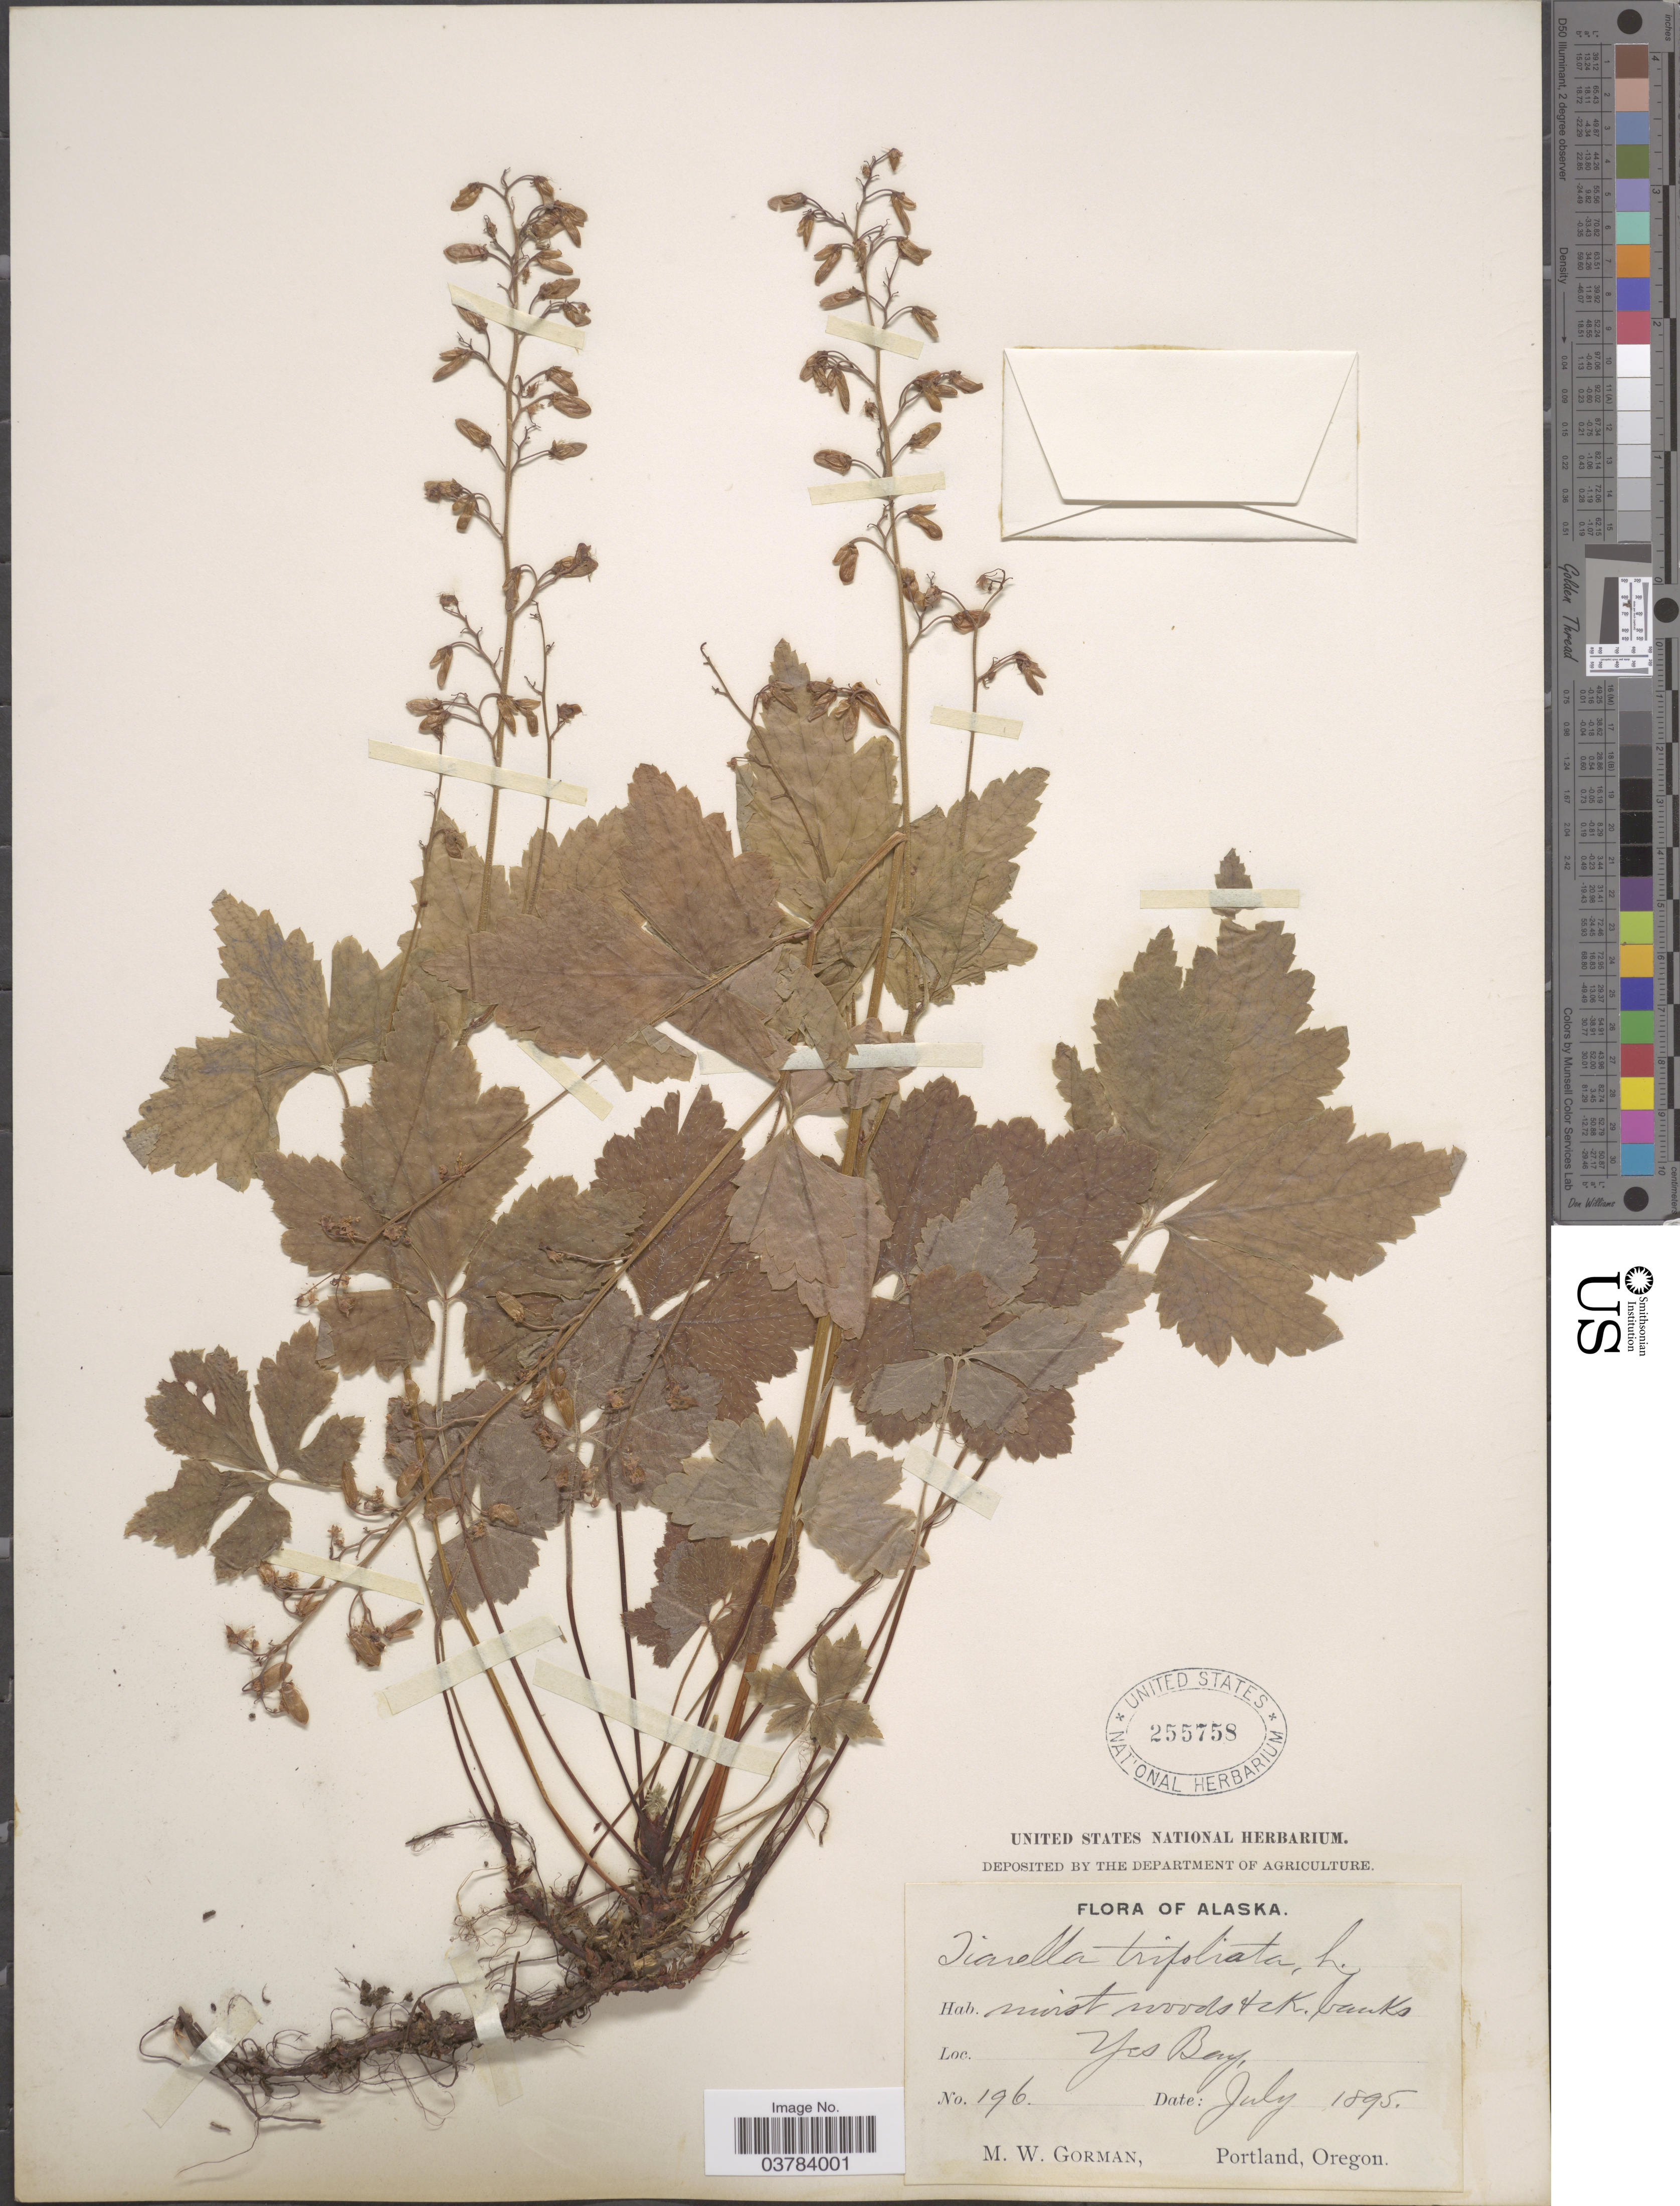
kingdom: Plantae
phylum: Tracheophyta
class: Magnoliopsida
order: Saxifragales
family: Saxifragaceae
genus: Tiarella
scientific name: Tiarella trifoliata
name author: L.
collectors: M. W. Gorman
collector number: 196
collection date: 1895-07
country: United States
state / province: Alaska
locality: Yes Bay.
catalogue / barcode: US 255758